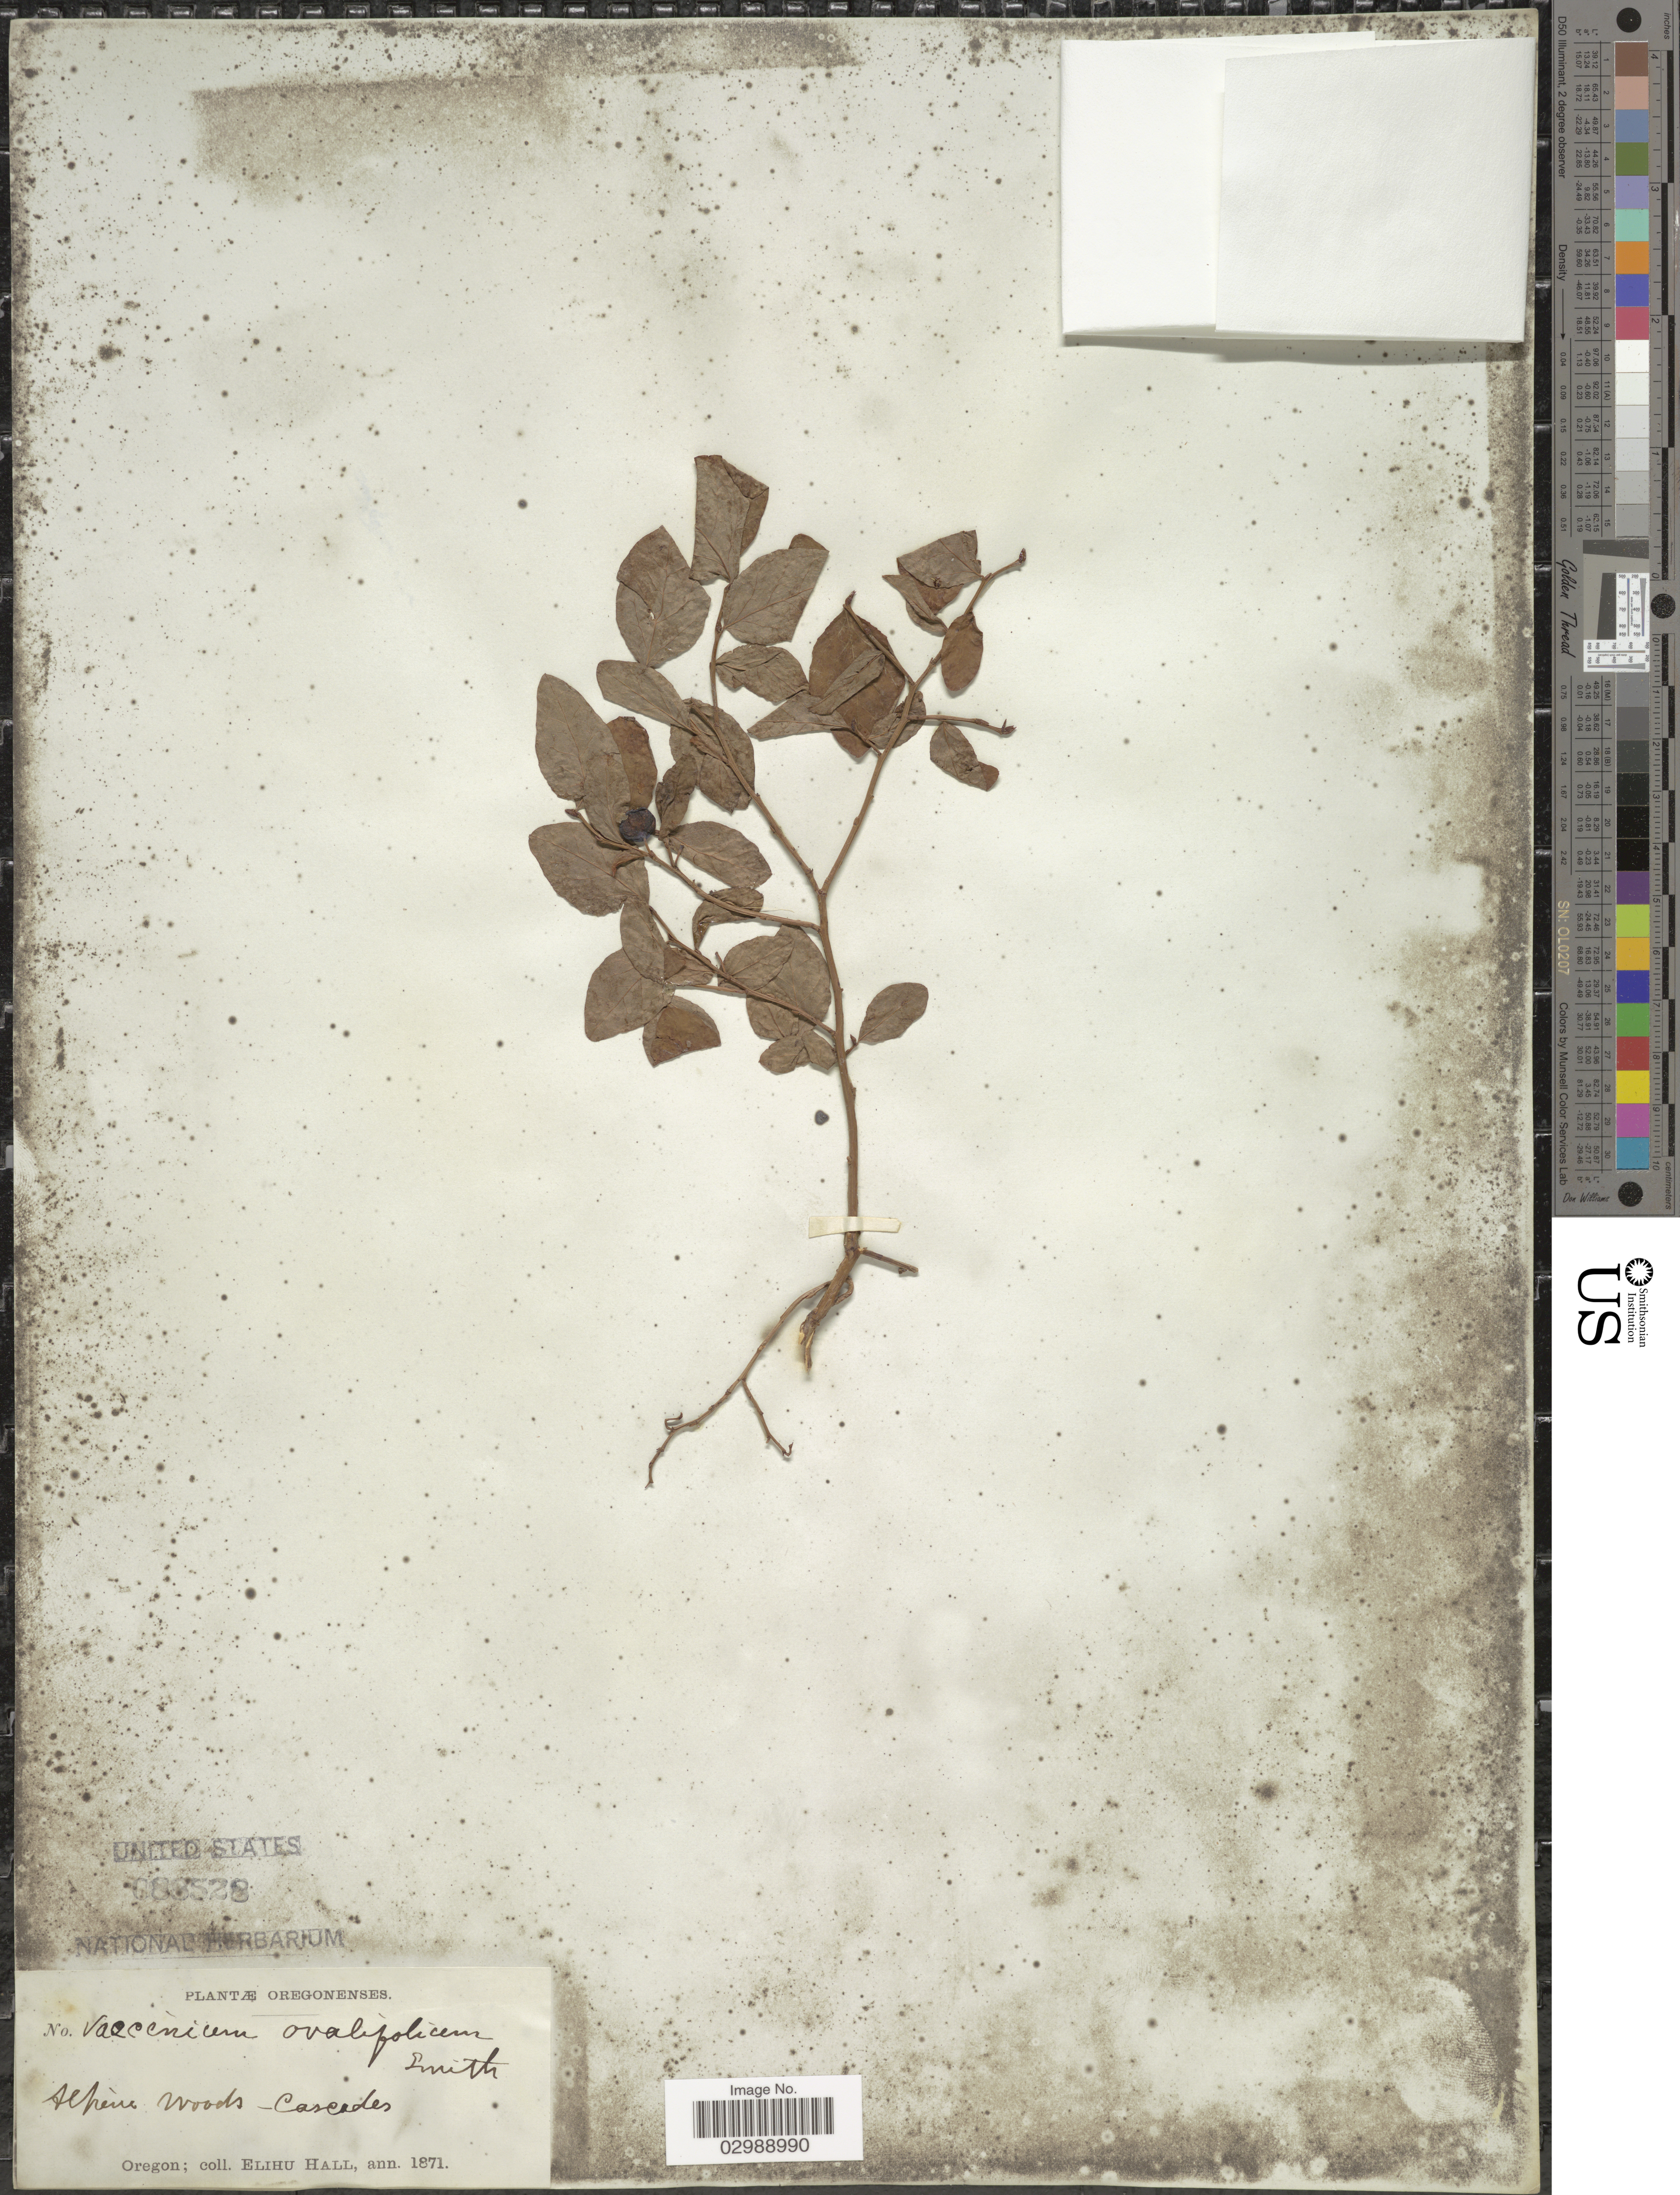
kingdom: Plantae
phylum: Tracheophyta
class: Magnoliopsida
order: Ericales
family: Ericaceae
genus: Vaccinium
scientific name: Vaccinium ovalifolium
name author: Sm.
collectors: E. Hall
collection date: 1871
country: United States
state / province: Oregon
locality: Oregonenses. Alpine woods -Cascades.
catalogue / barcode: US 88528